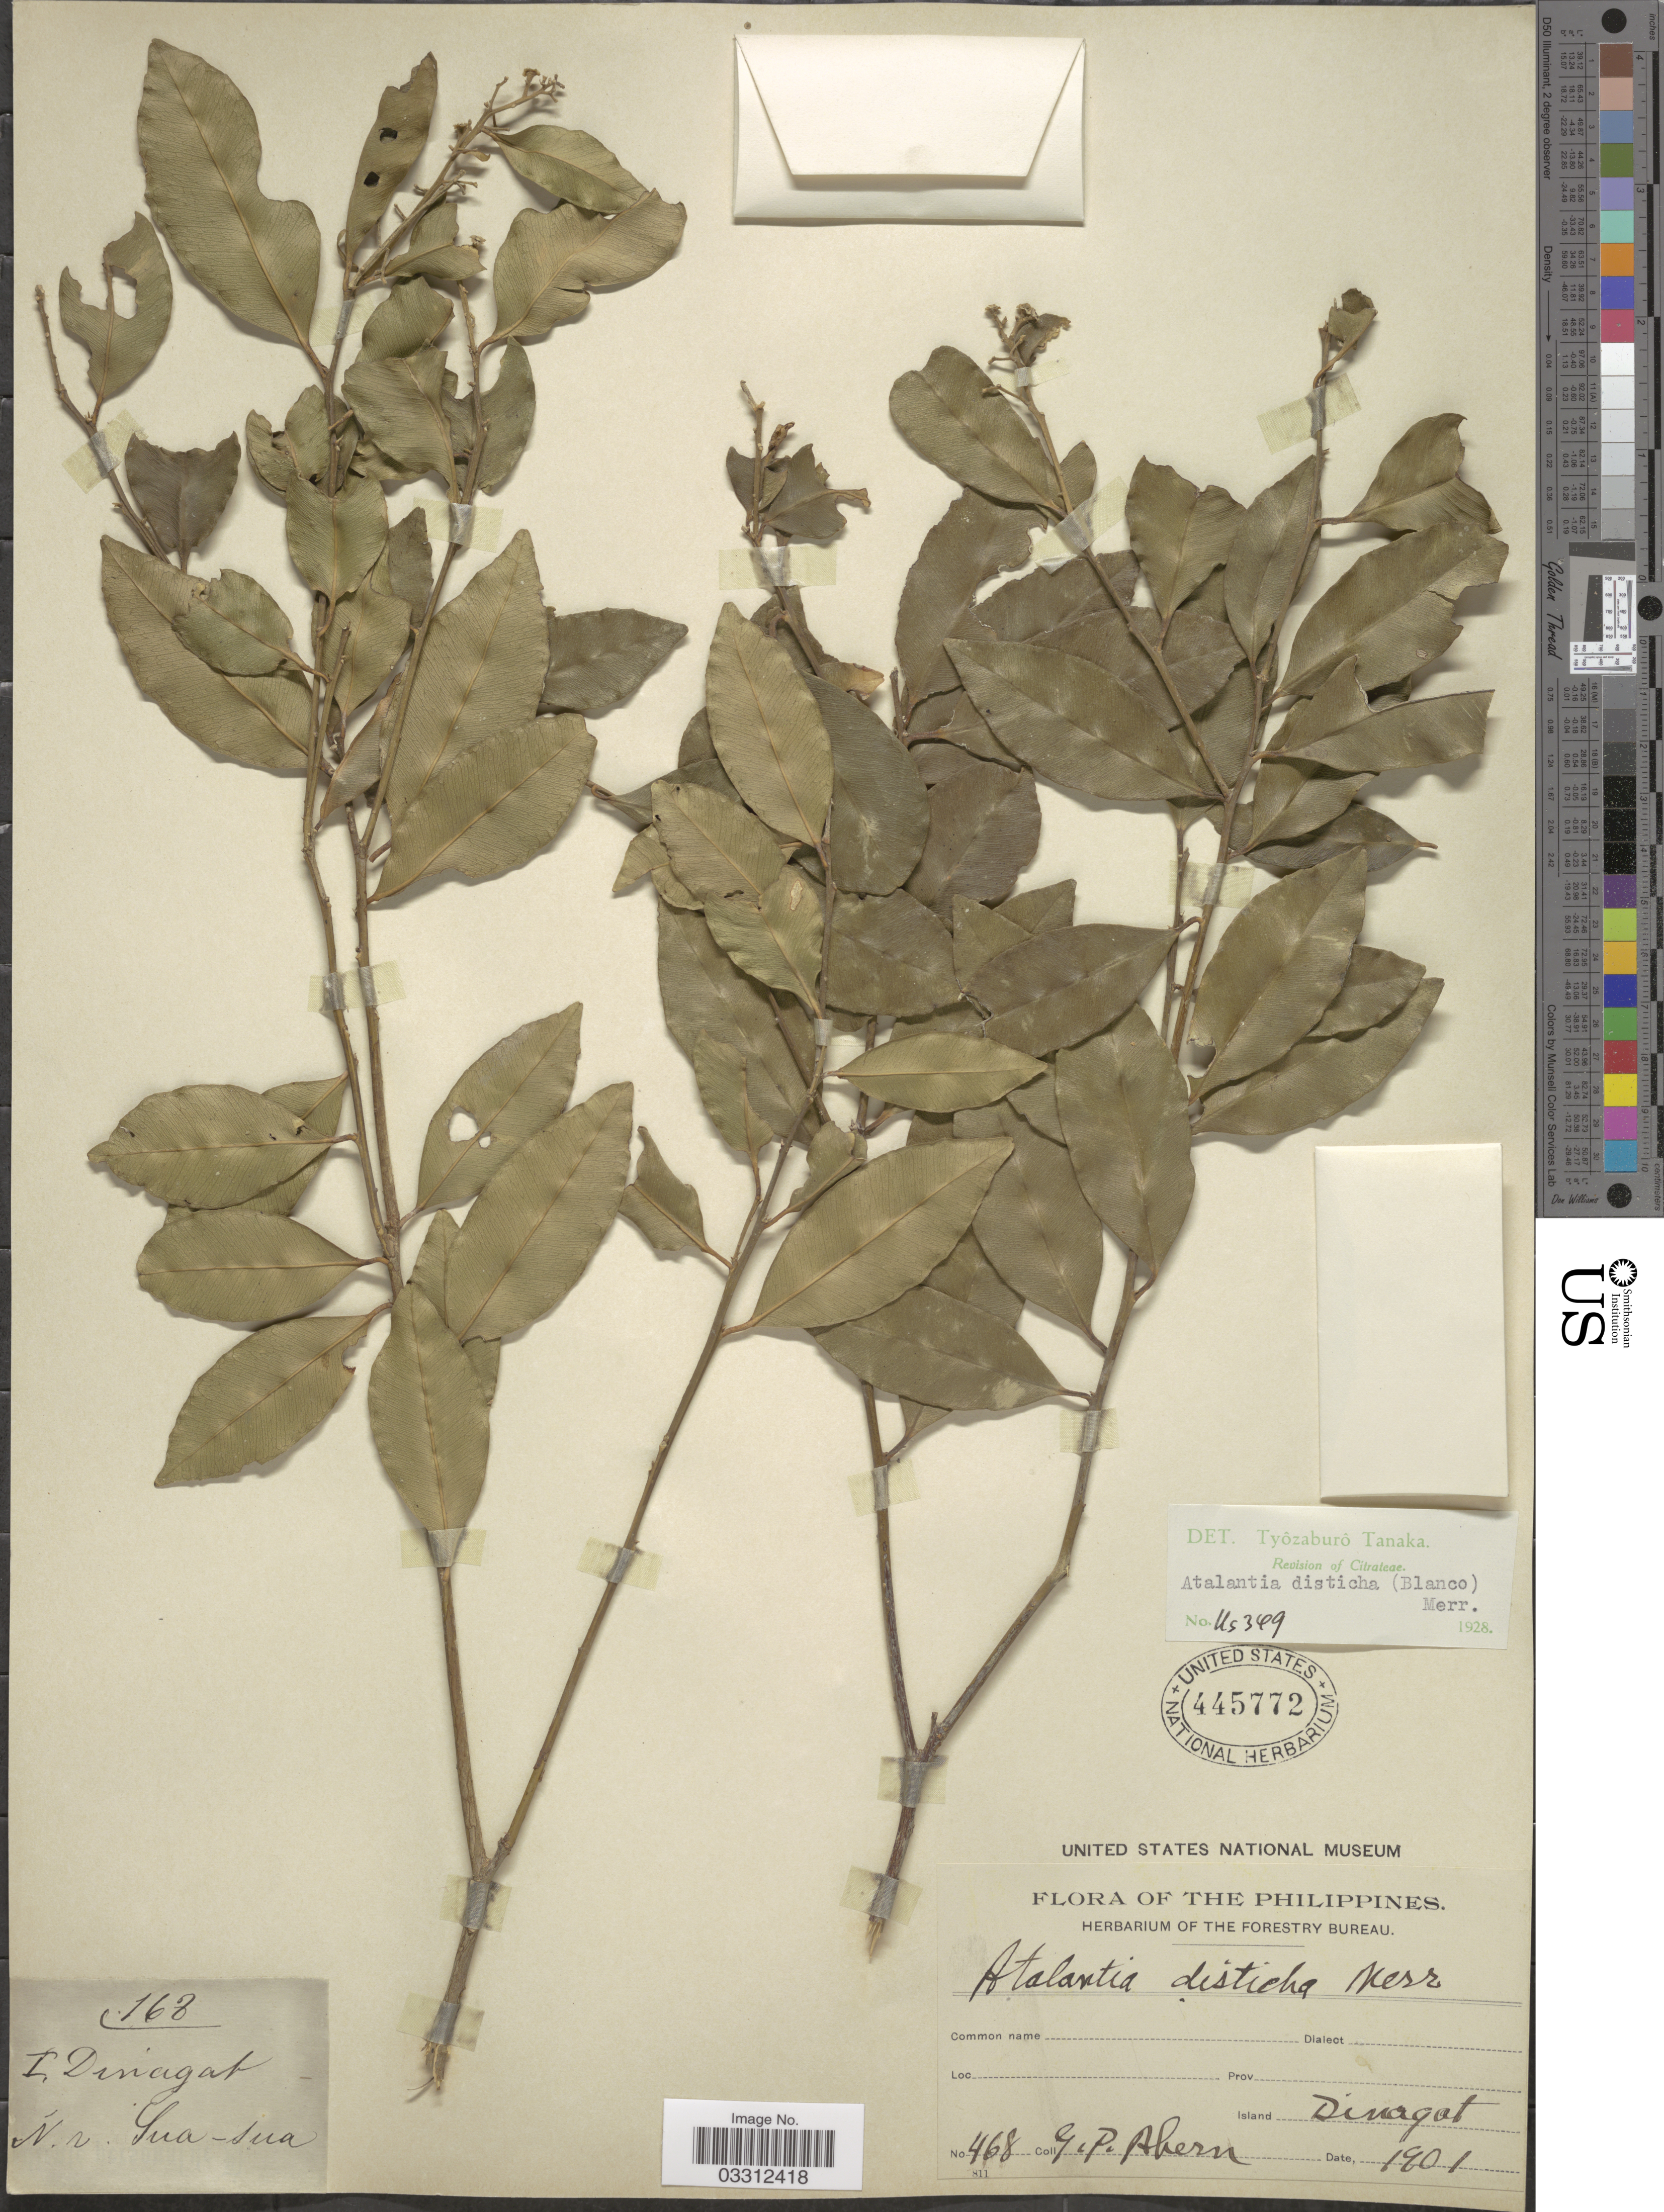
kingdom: Plantae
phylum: Tracheophyta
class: Magnoliopsida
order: Sapindales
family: Rutaceae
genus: Atalantia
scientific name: Atalantia racemosa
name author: Wight ex Hook.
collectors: G. Ahern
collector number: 468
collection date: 1901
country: Philippines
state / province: Caraga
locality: Island Dinagat.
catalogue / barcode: US 445772